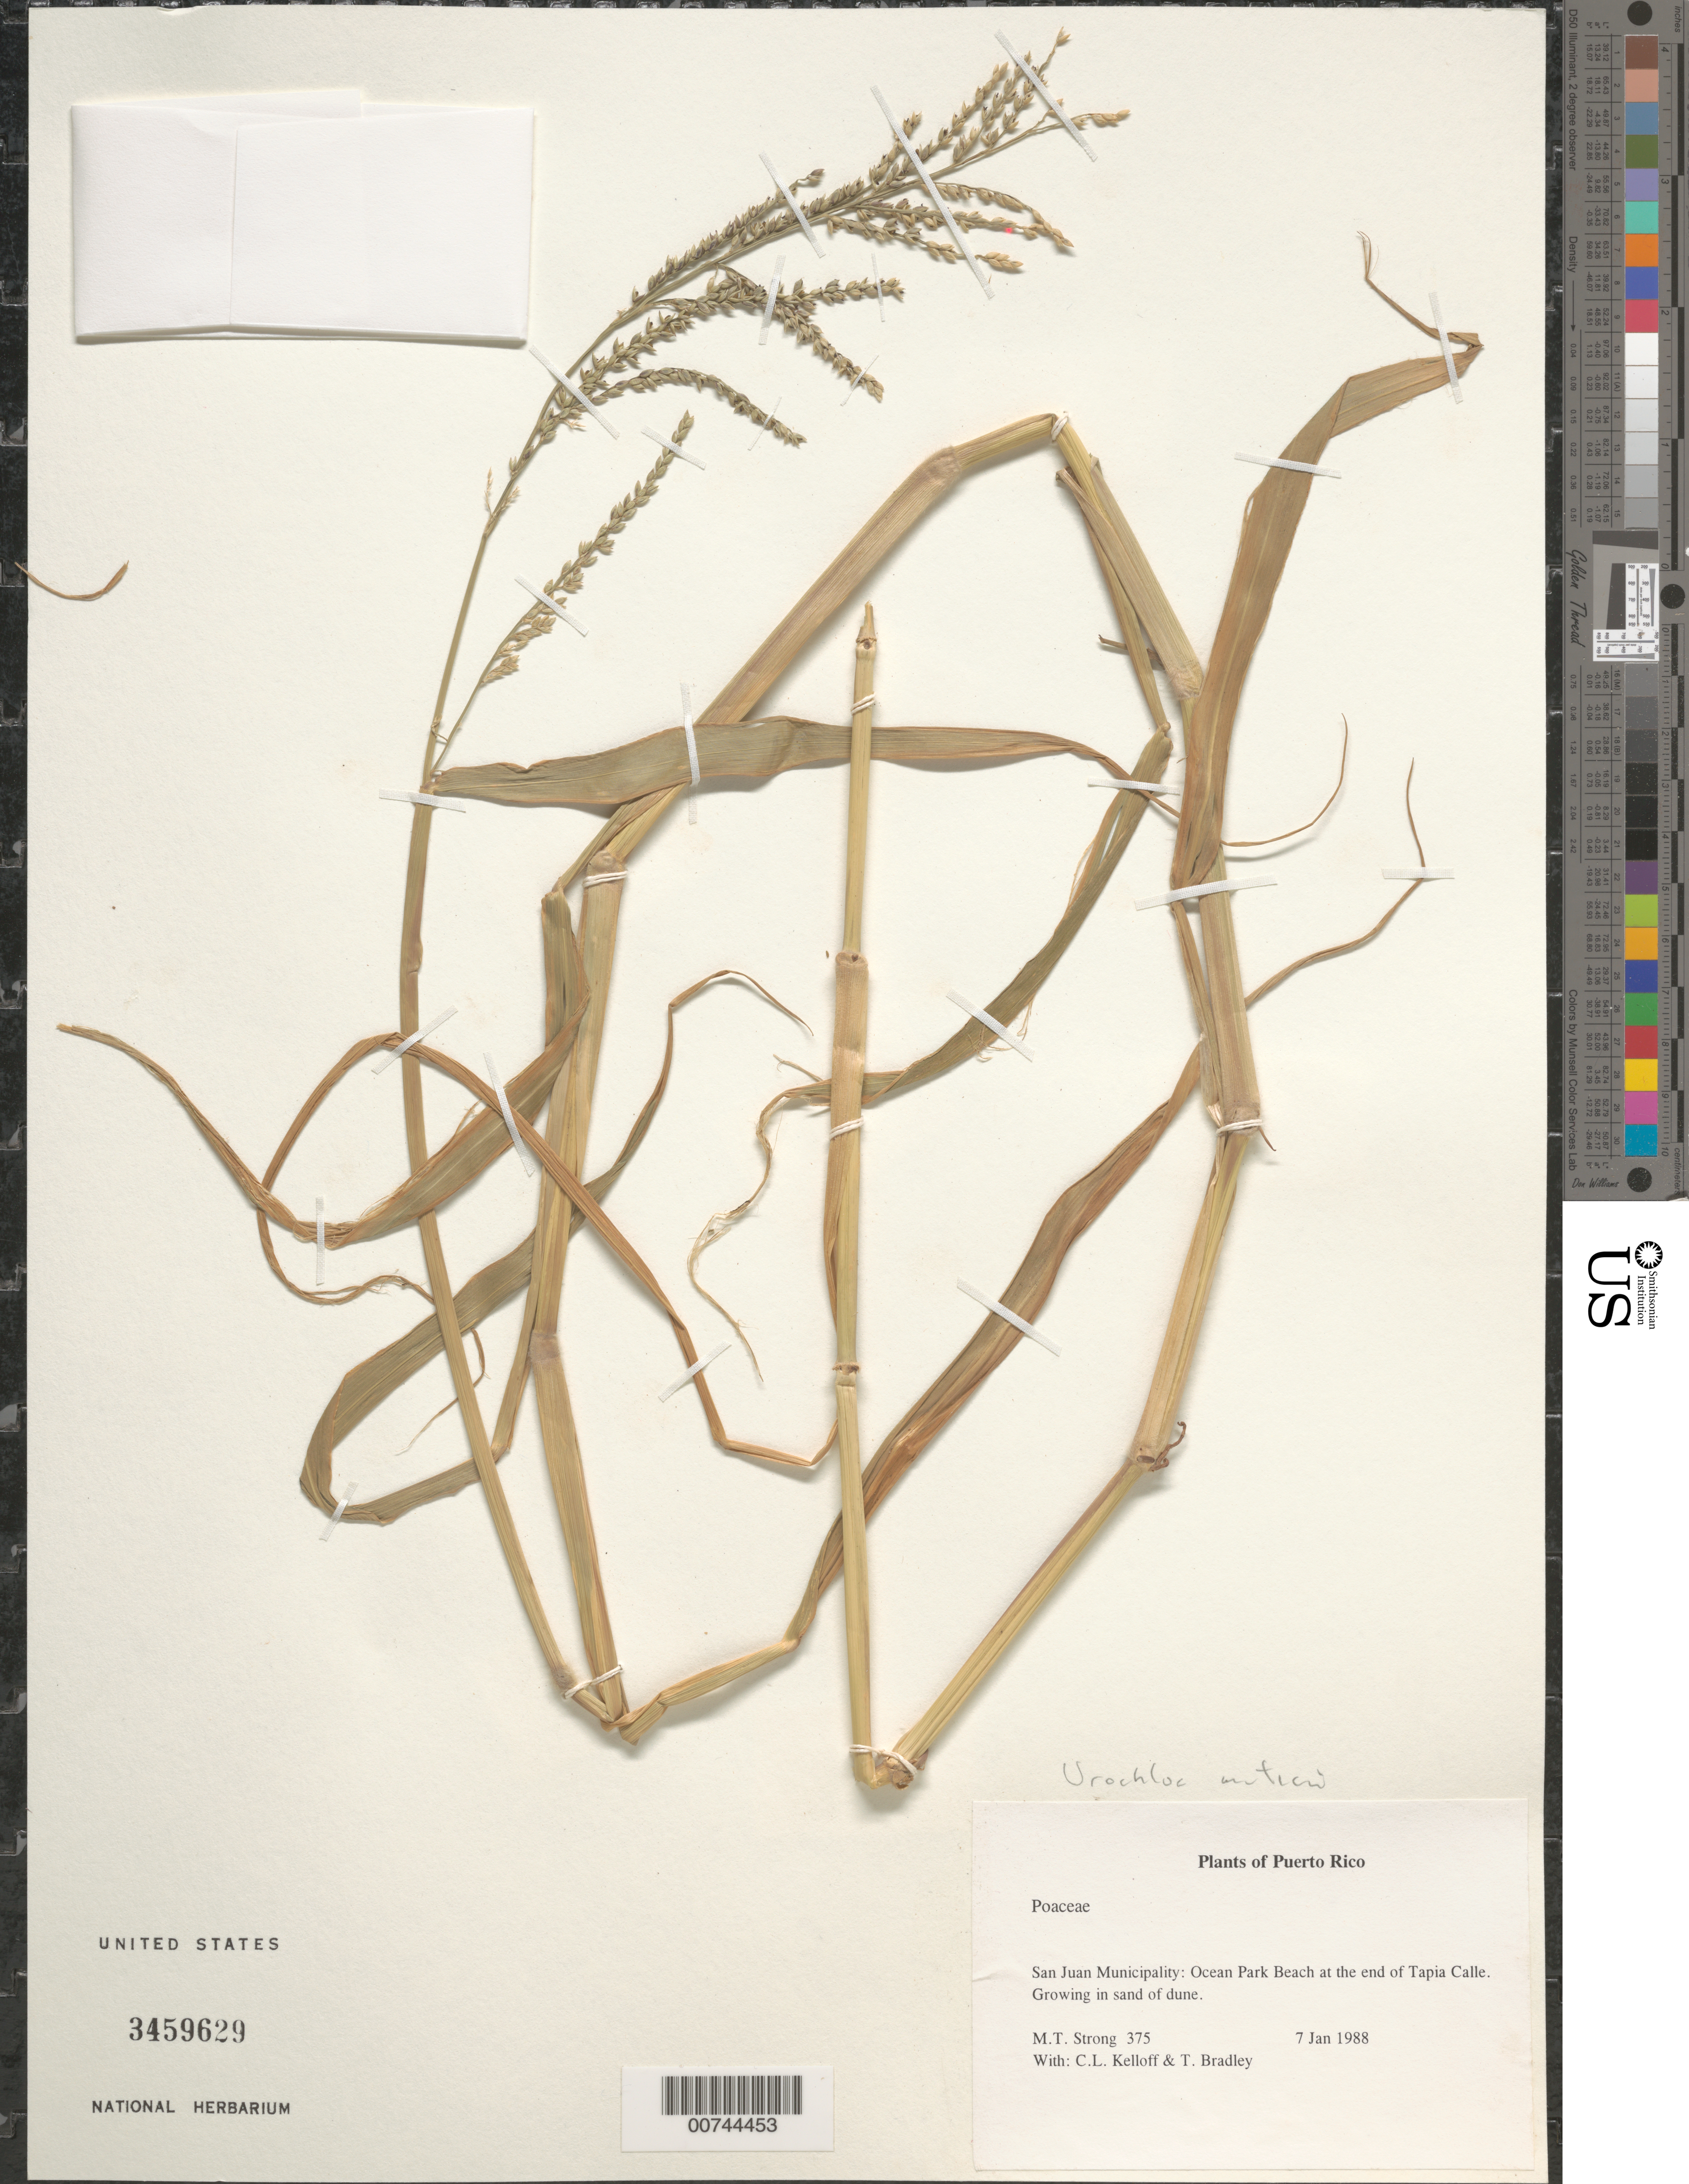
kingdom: Plantae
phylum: Tracheophyta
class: Liliopsida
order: Poales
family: Poaceae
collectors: M. T. Strong, C. L. Kelloff & T. Bradley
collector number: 375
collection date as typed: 07 Jan 1988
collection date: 1988-01-07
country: Puerto Rico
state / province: San Juan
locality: Mun. San Juan: Ocean Park Beach at the end of Tapia Calle.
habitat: Growing in sand of dune.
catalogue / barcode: US 3459629